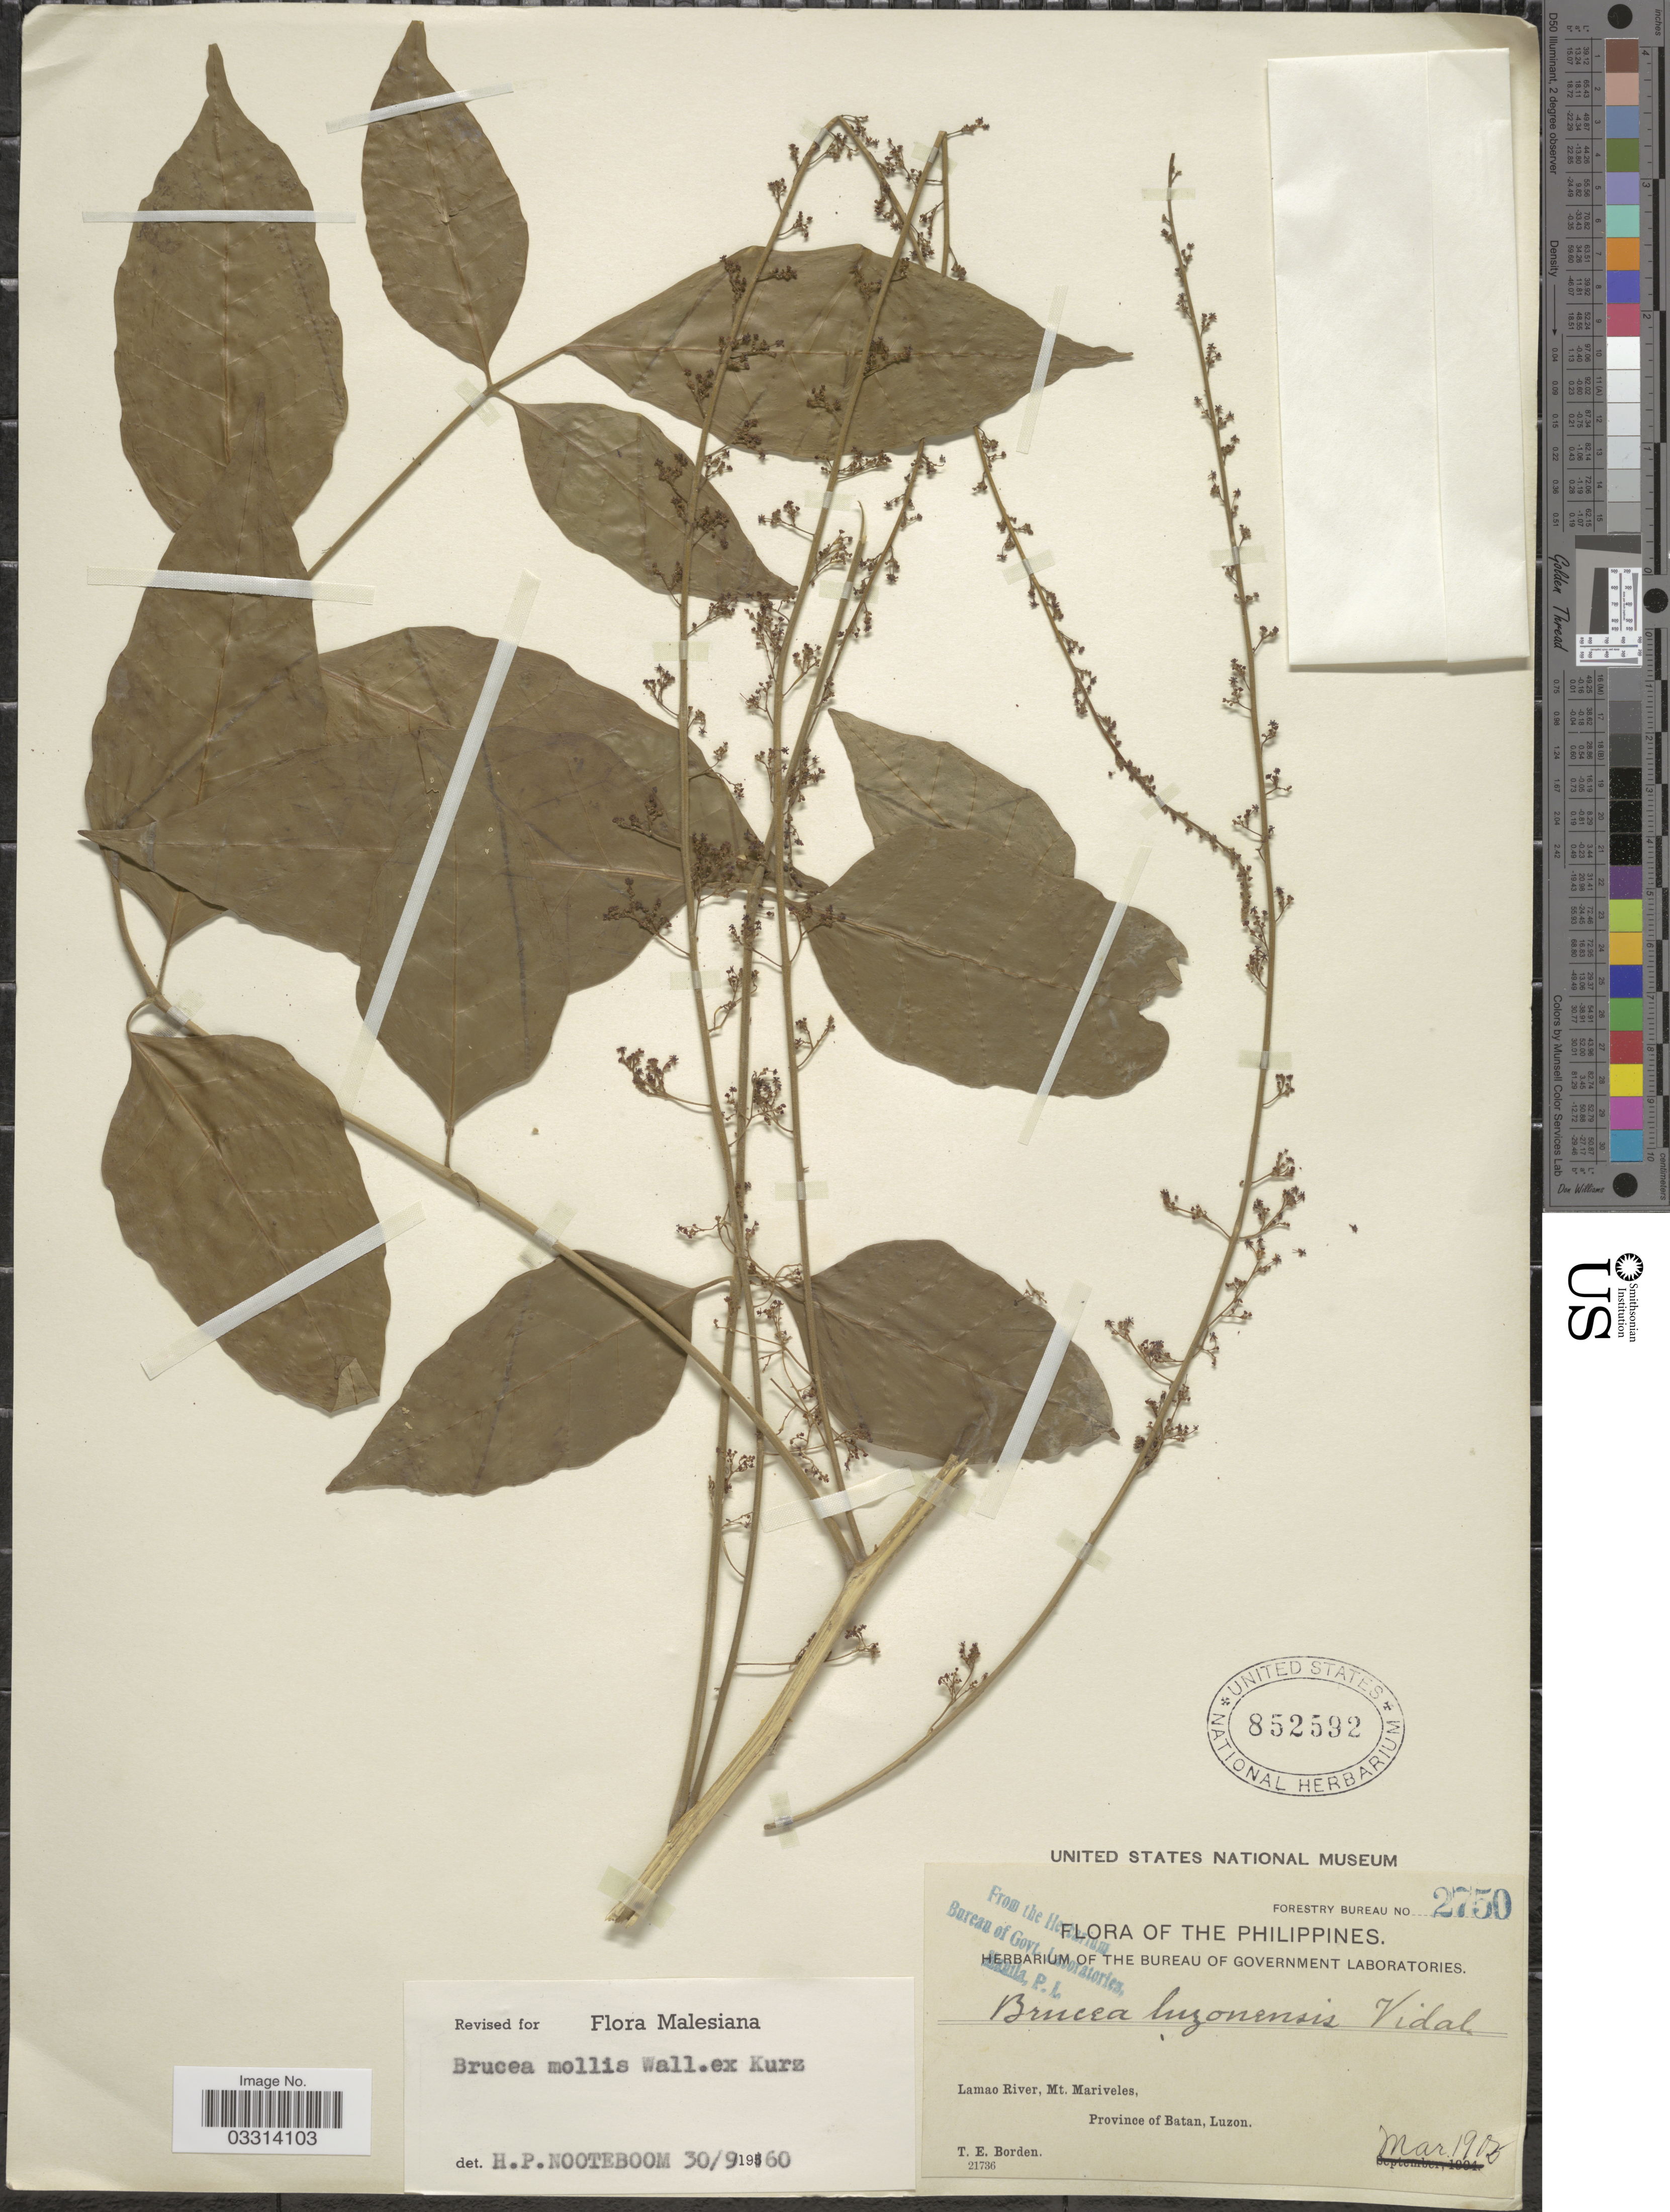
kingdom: Plantae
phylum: Tracheophyta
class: Magnoliopsida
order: Sapindales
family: Simaroubaceae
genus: Brucea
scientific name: Brucea mollis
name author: Wall. ex Kurz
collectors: T. E. Borden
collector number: Forestry Bureau 2750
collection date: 1905-03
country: Philippines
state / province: Cagayan Valley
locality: Lamao River, Mt. Mariveles, Province of Batan, Luzon.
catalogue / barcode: US 852592